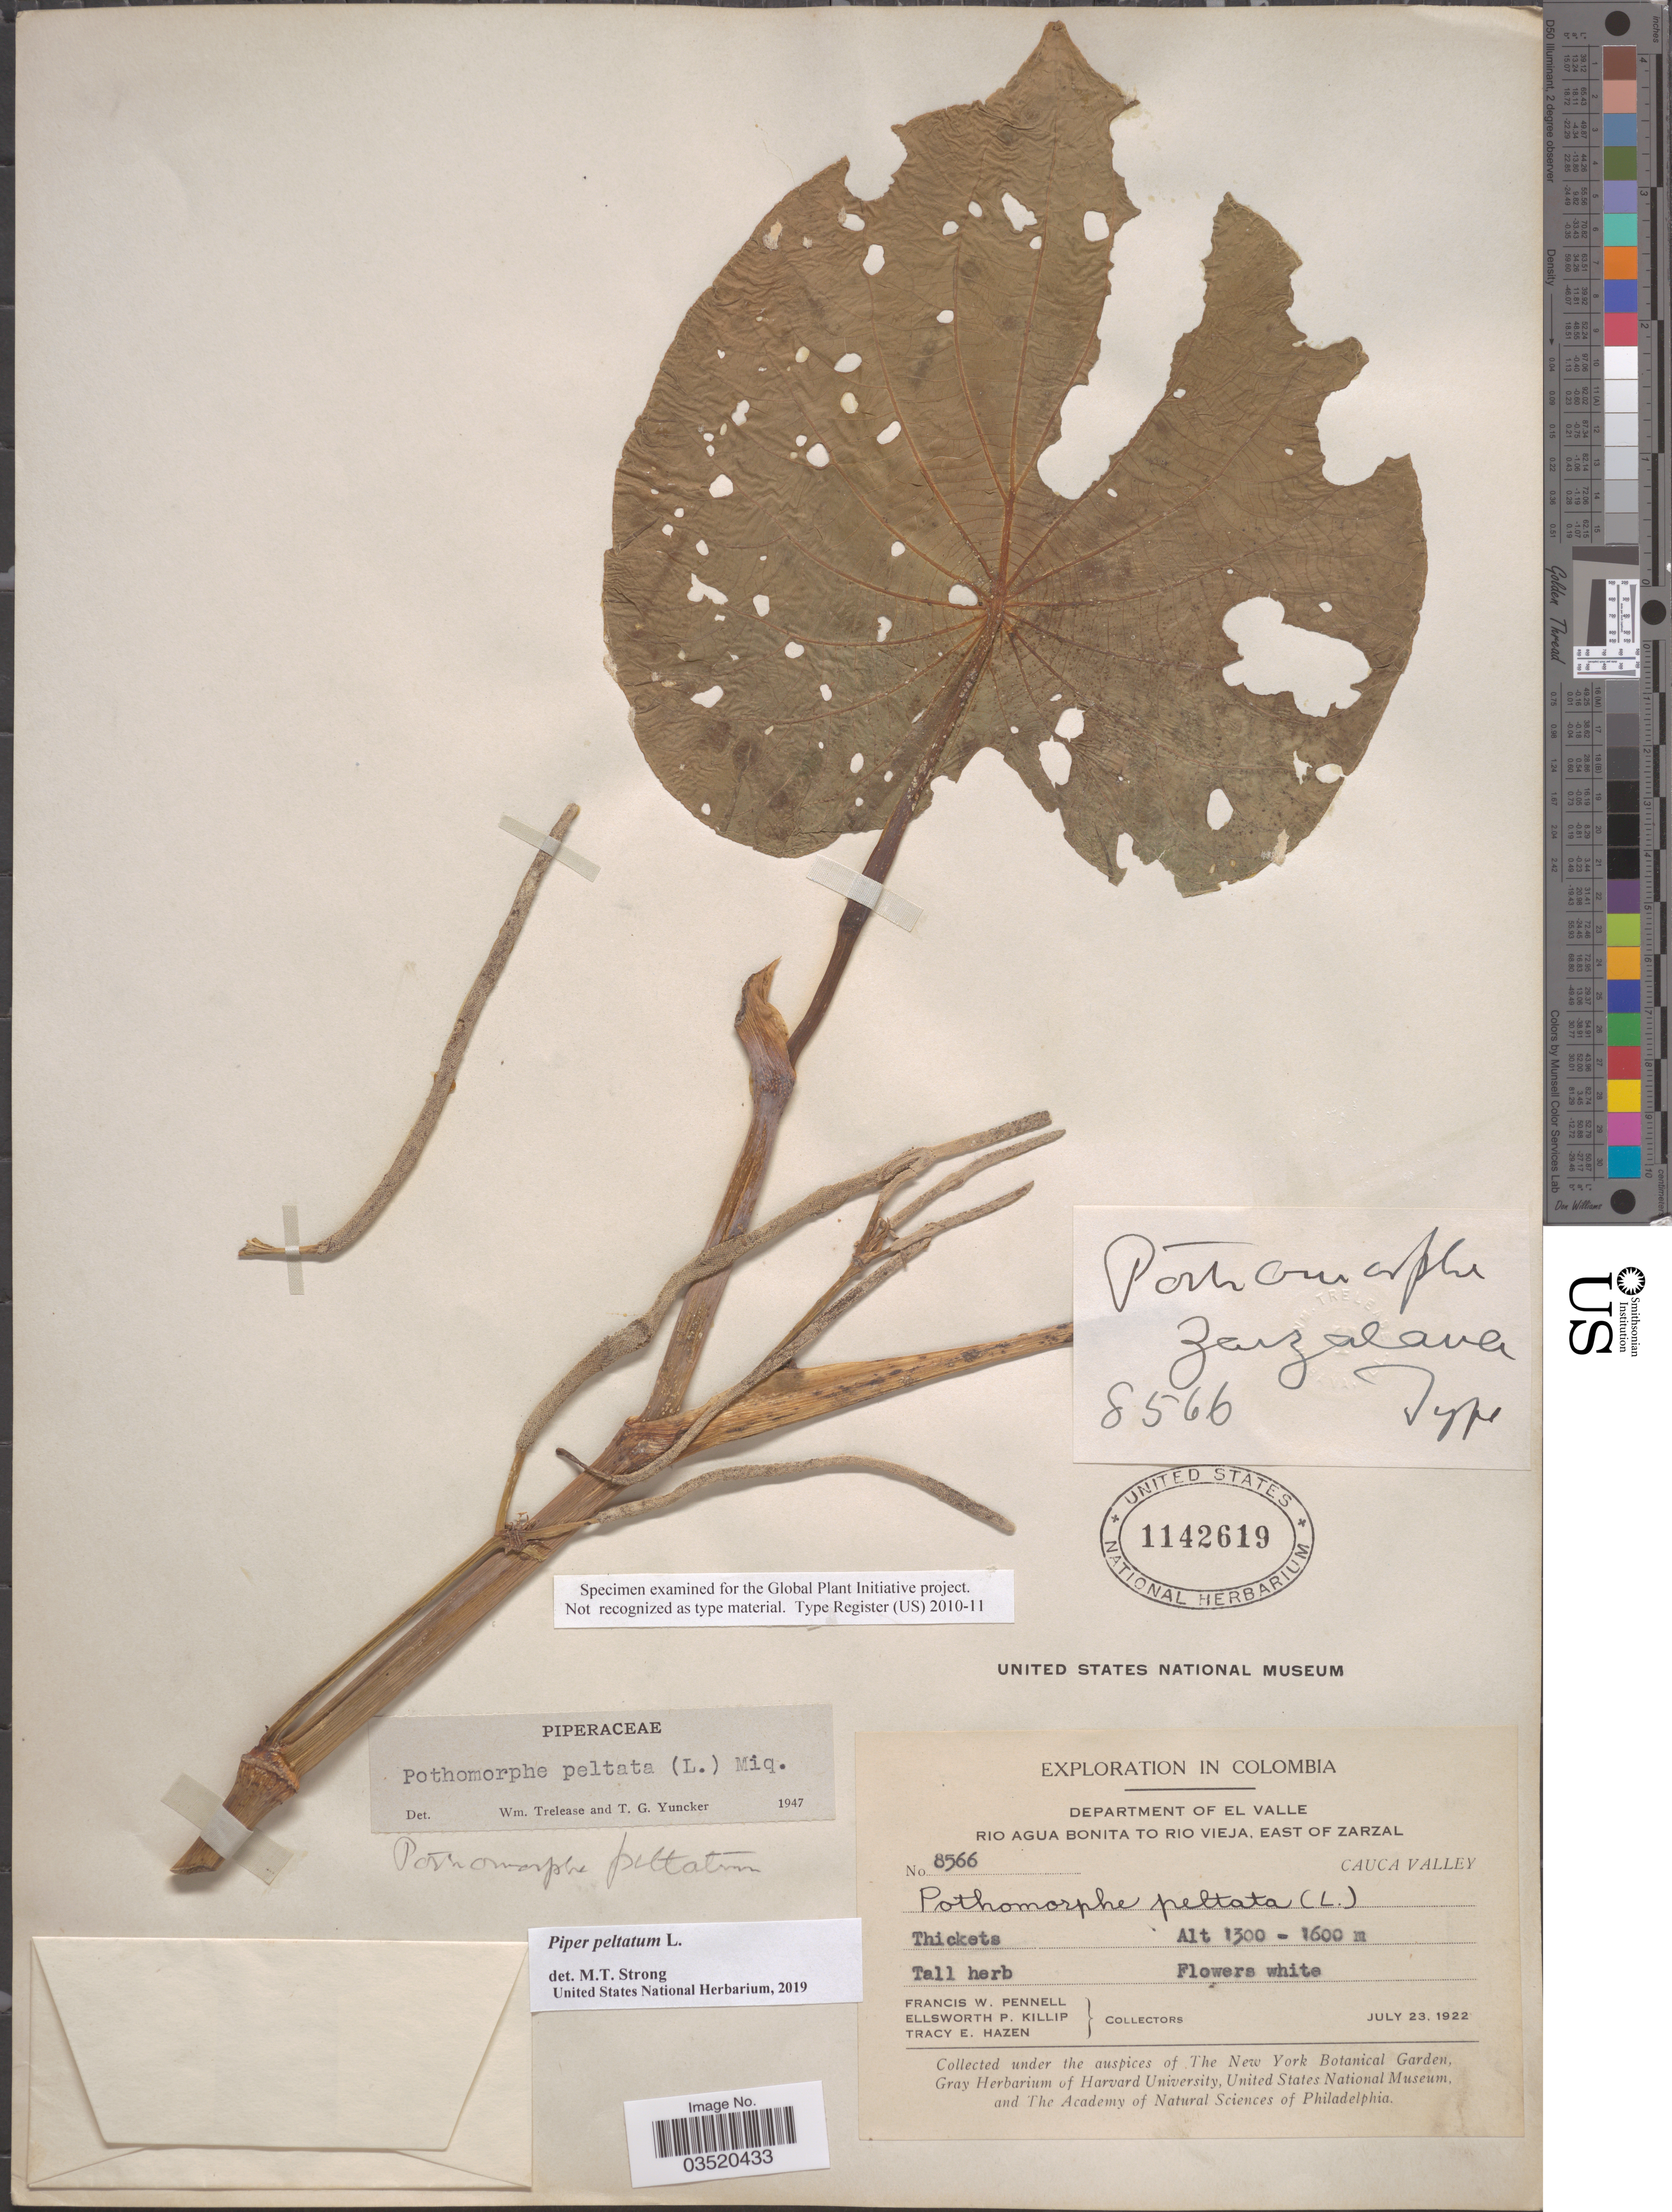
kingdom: Plantae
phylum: Tracheophyta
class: Magnoliopsida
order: Piperales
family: Piperaceae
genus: Piper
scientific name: Piper peltatum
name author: L.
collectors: F. W. Pennell, E. P. Killip & T. E. Hazen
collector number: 8566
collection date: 1922-07-23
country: Colombia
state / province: Valle del Cauca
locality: Department of El Valle. Rio Agua Bonita to Rio Vieja, East of Zarzal. Cauca Valley.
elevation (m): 1300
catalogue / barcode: US 1142619